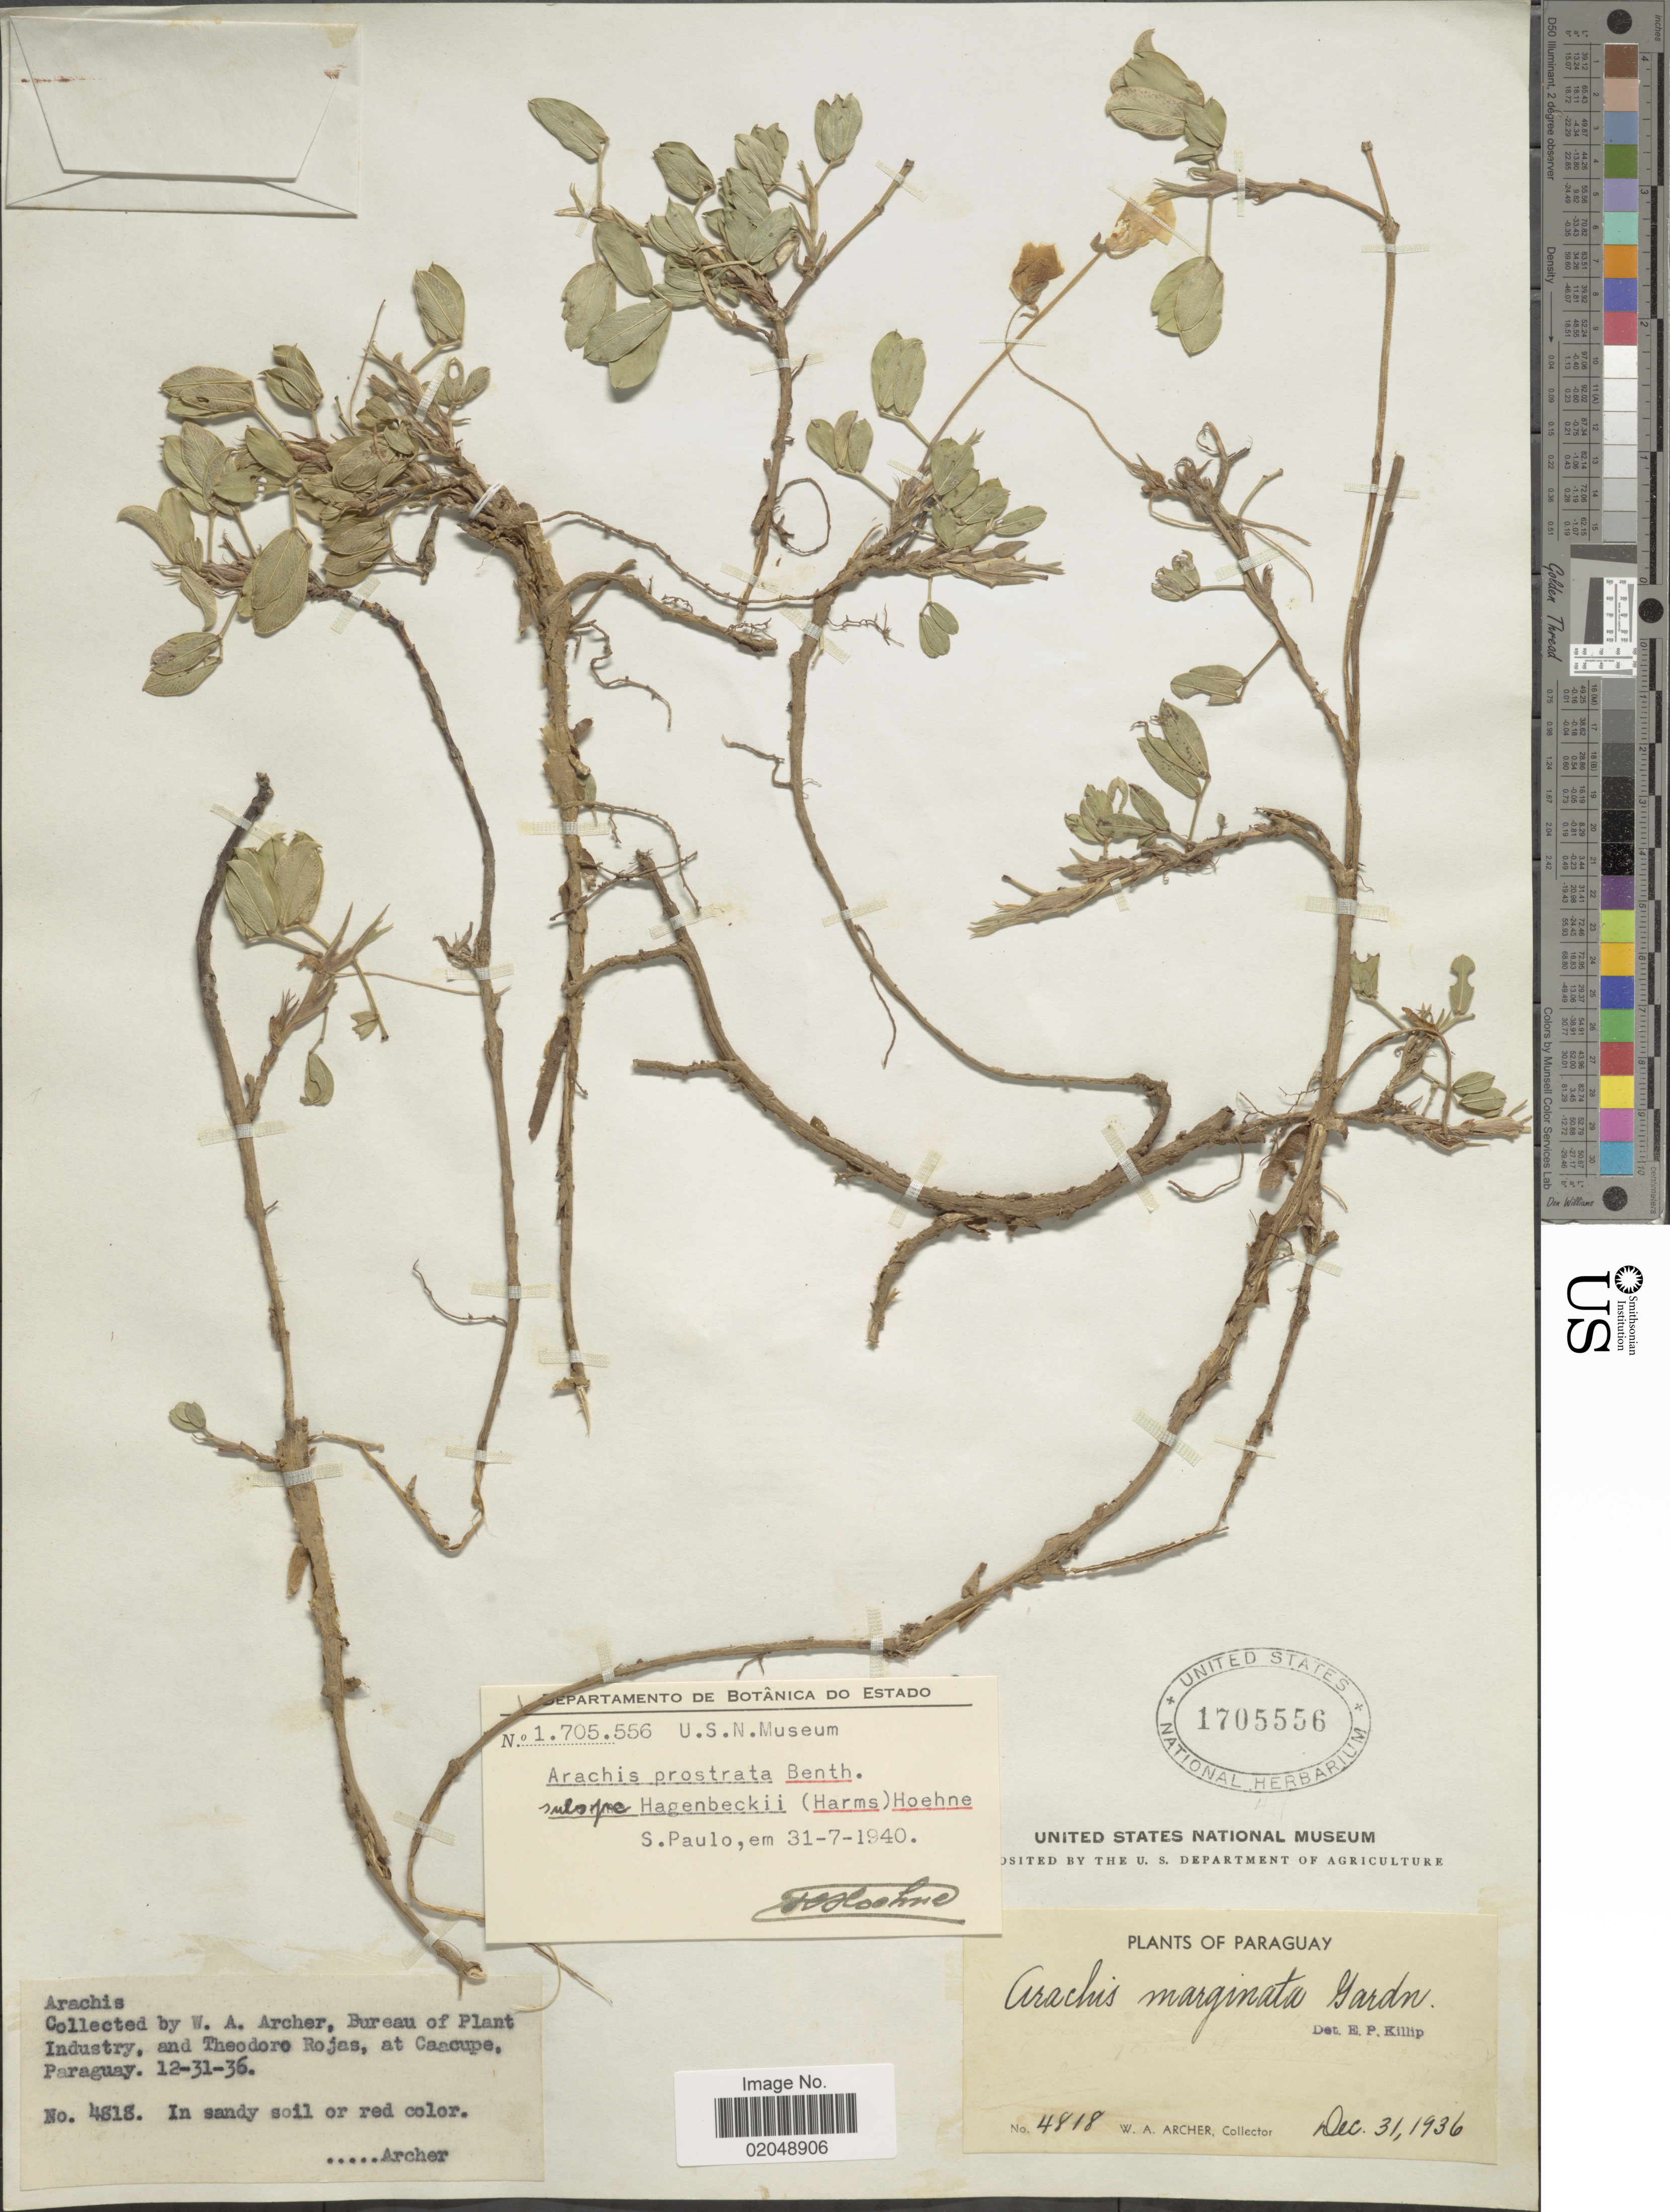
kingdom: Plantae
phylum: Tracheophyta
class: Magnoliopsida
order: Fabales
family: Fabaceae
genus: Arachis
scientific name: Arachis glabrata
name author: Benth.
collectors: W. A. Archer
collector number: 4818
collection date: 1936-12-31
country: Paraguay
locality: Bureau of Plant Industry, and Theodoro Rojas, at Cacupe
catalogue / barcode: US 1705556